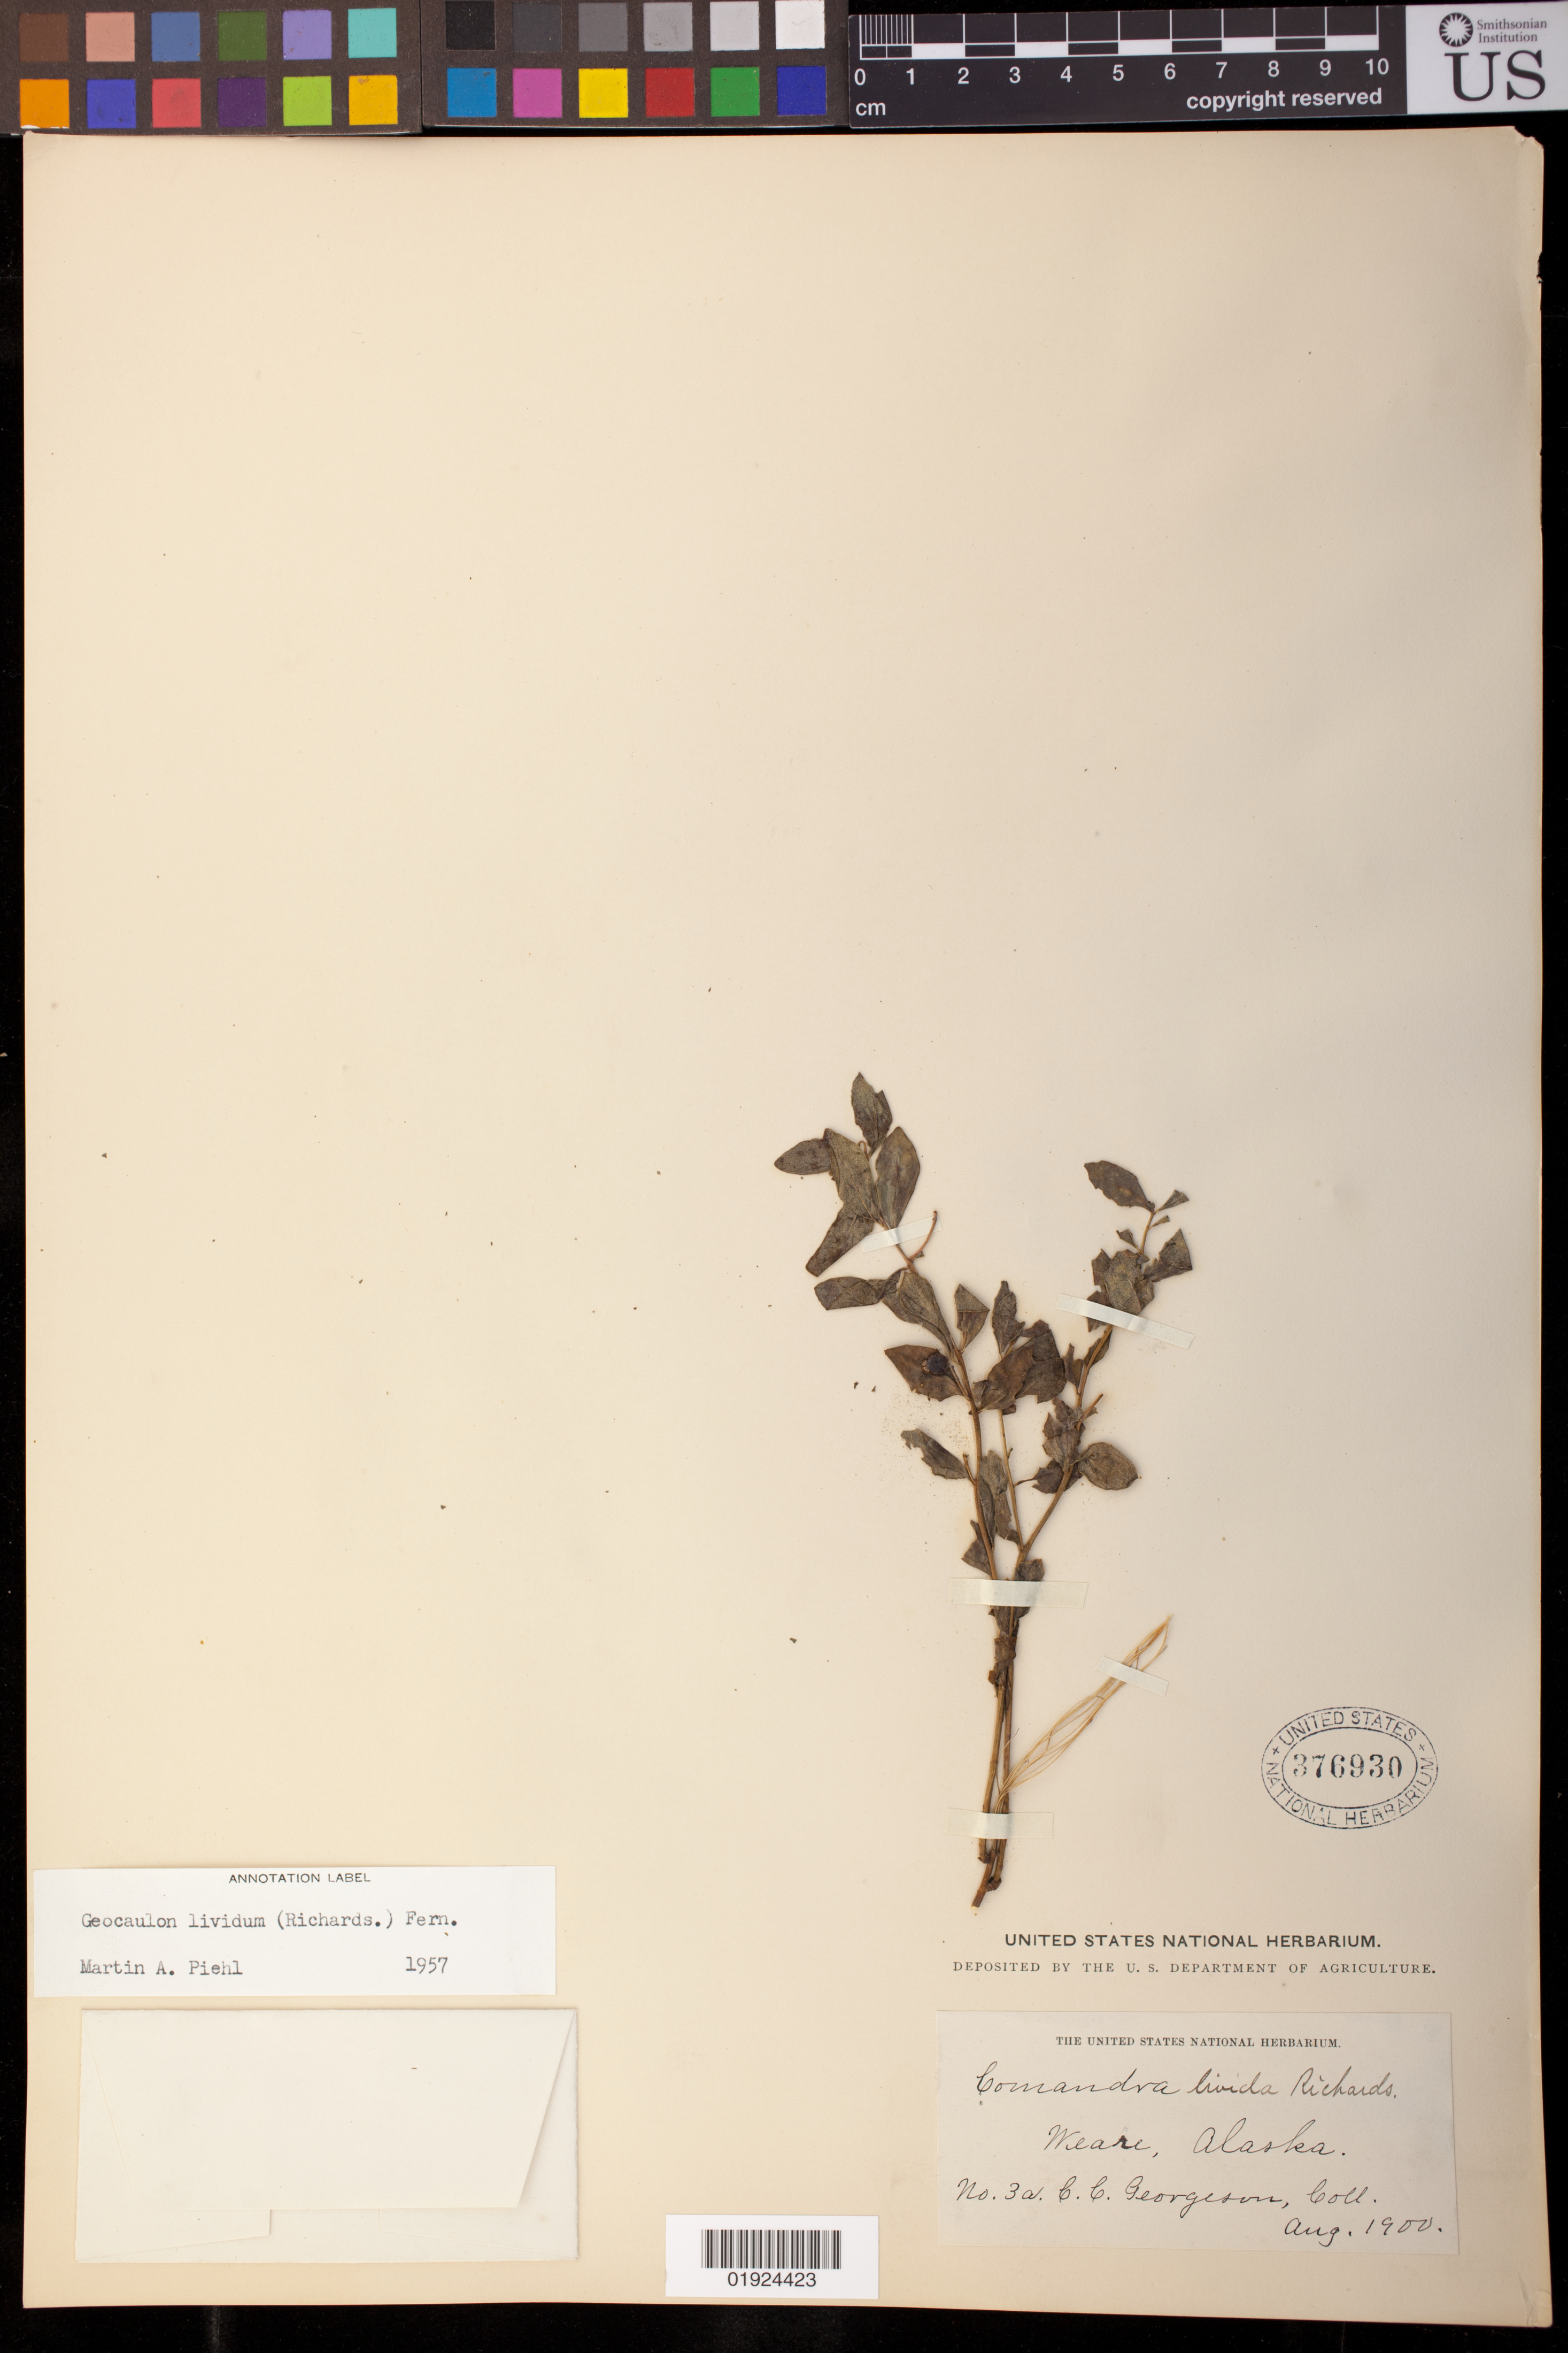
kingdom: Plantae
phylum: Tracheophyta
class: Magnoliopsida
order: Santalales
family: Comandraceae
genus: Geocaulon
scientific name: Geocaulon lividum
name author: (Richardson) Fernald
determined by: Piehl, M. A.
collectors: C. Georgeson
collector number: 3a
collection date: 1900-08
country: United States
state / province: Alaska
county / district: Yukon-Koyukuk C. A.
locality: Weare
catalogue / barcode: US 376930